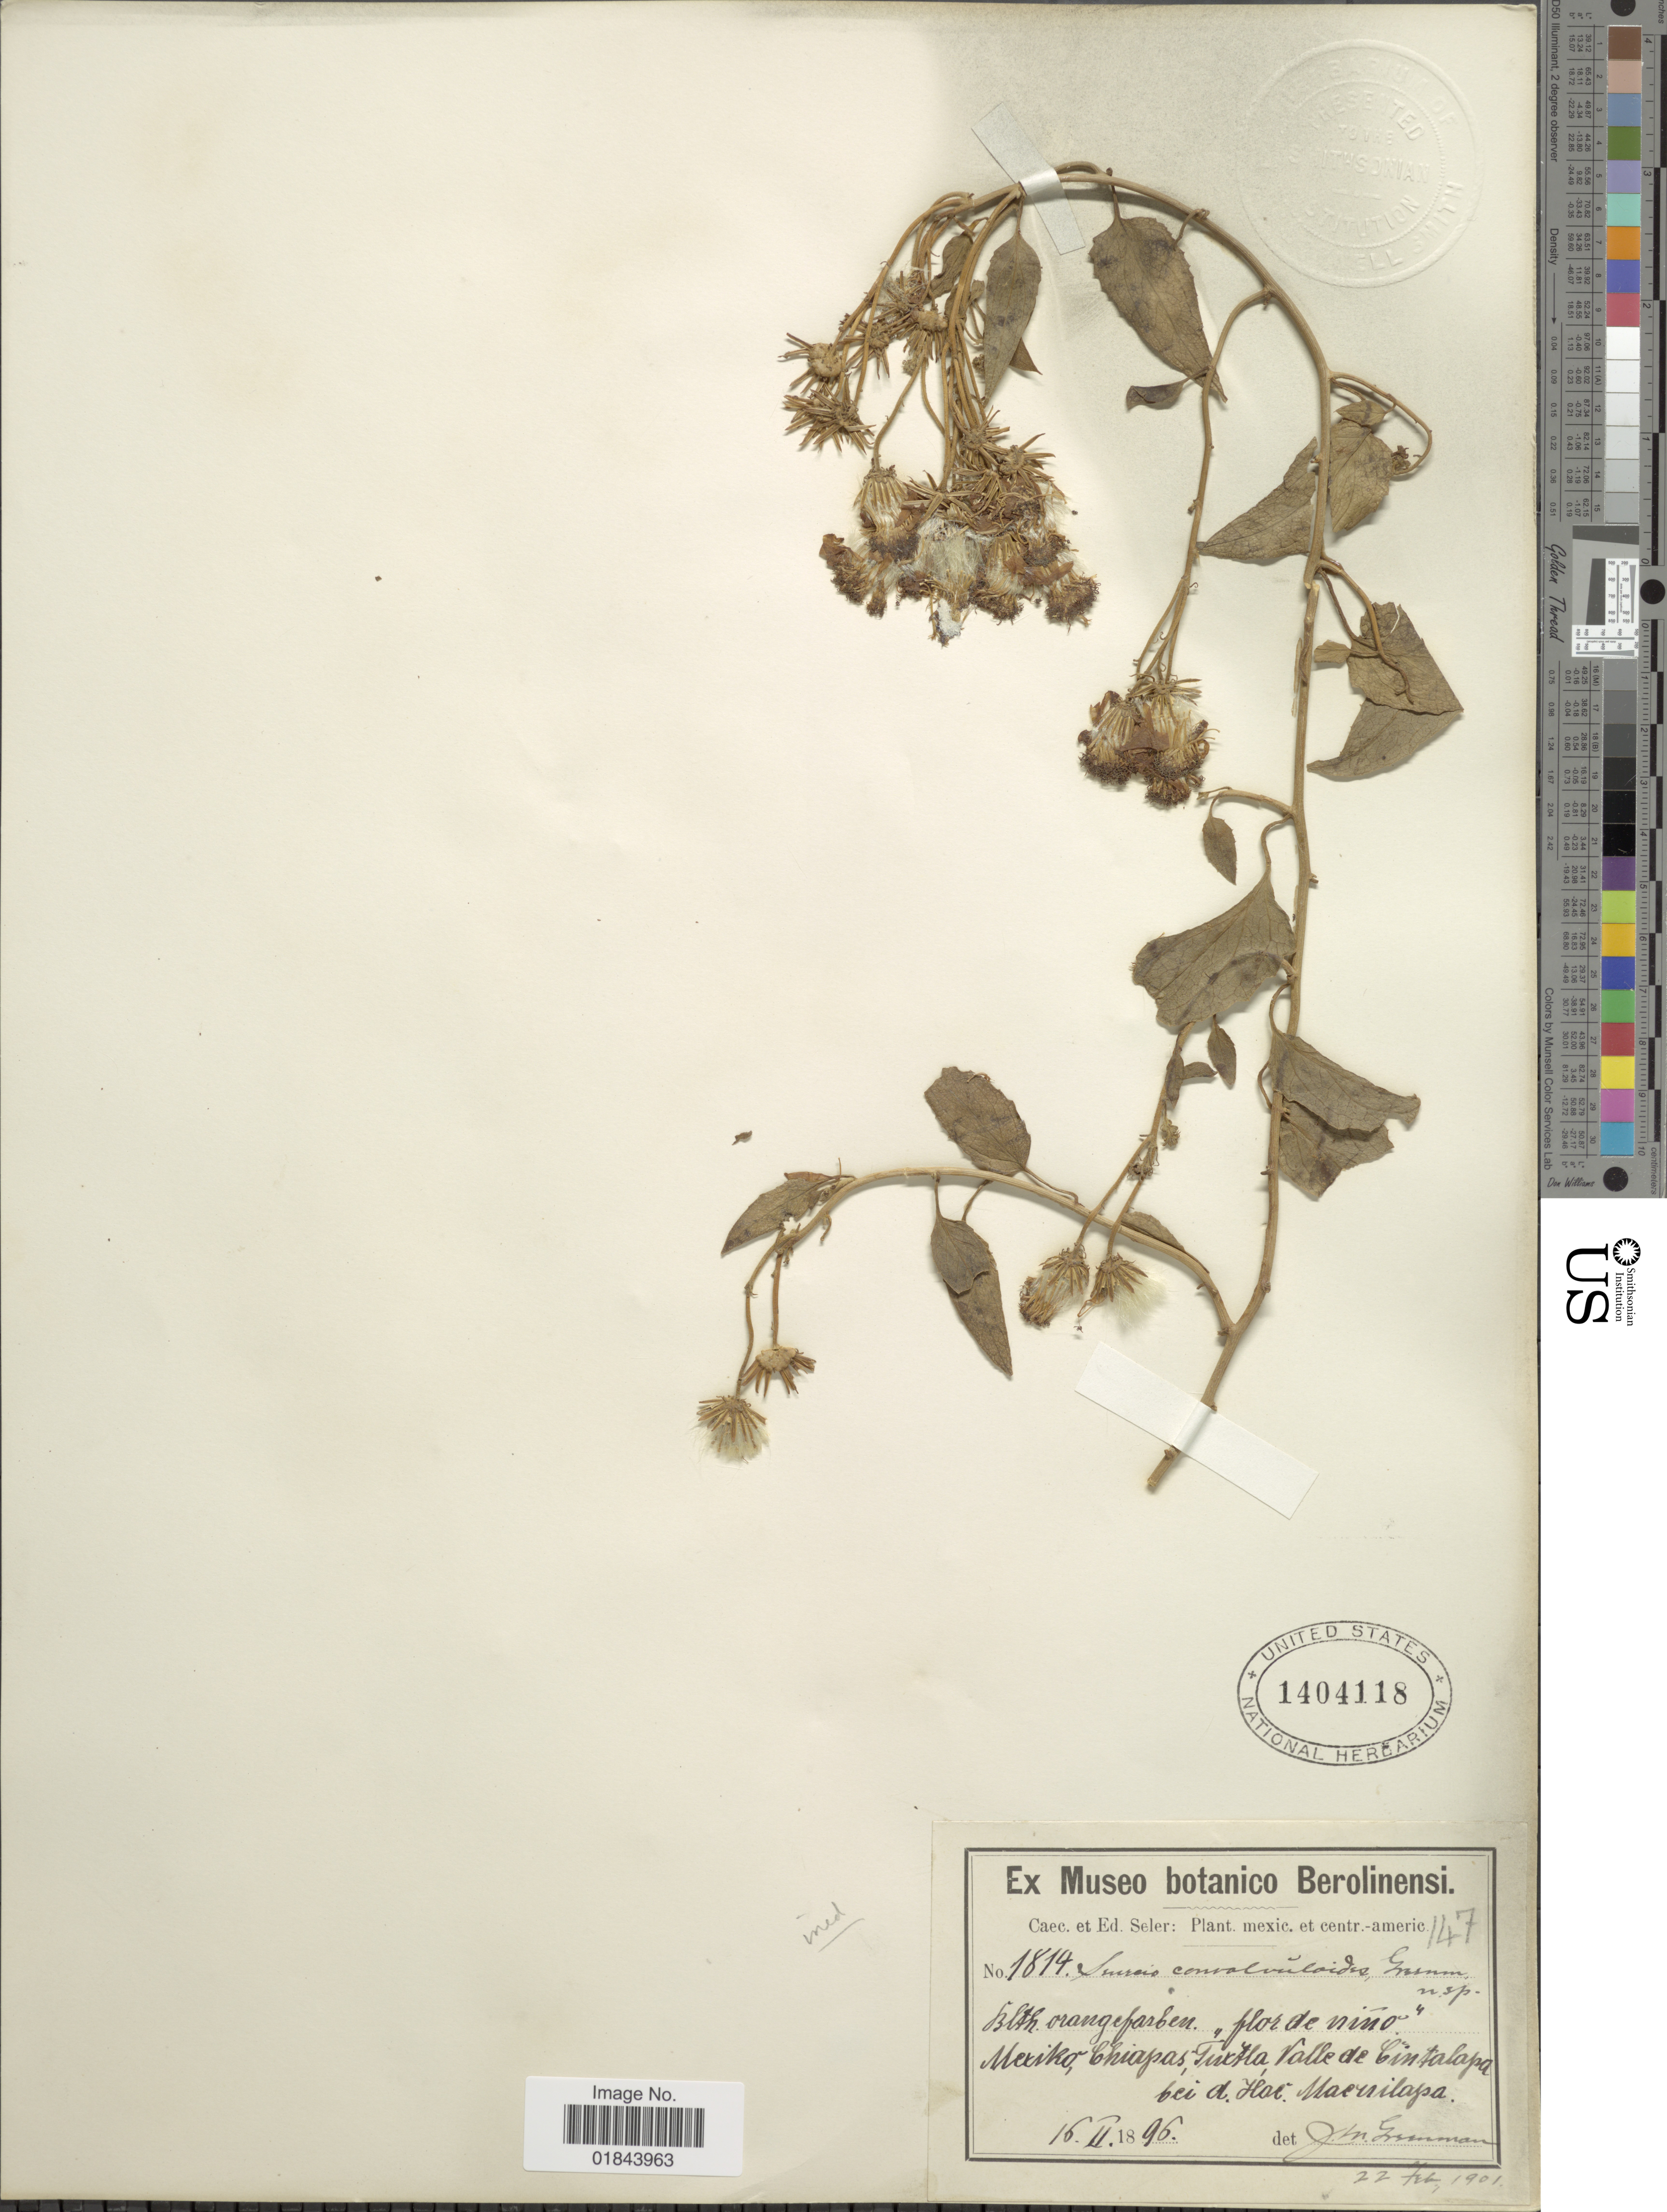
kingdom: Plantae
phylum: Tracheophyta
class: Magnoliopsida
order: Asterales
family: Asteraceae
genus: Pseudogynoxys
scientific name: Pseudogynoxys haenkei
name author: (DC.) Cabrera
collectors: ex Caec. et Ed Seler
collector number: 1814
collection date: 1896-02-16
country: Mexico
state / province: Chiapas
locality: Tuxtla, Valle de Cintalapa bei d. Hac Macuilapa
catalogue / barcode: US 1404118